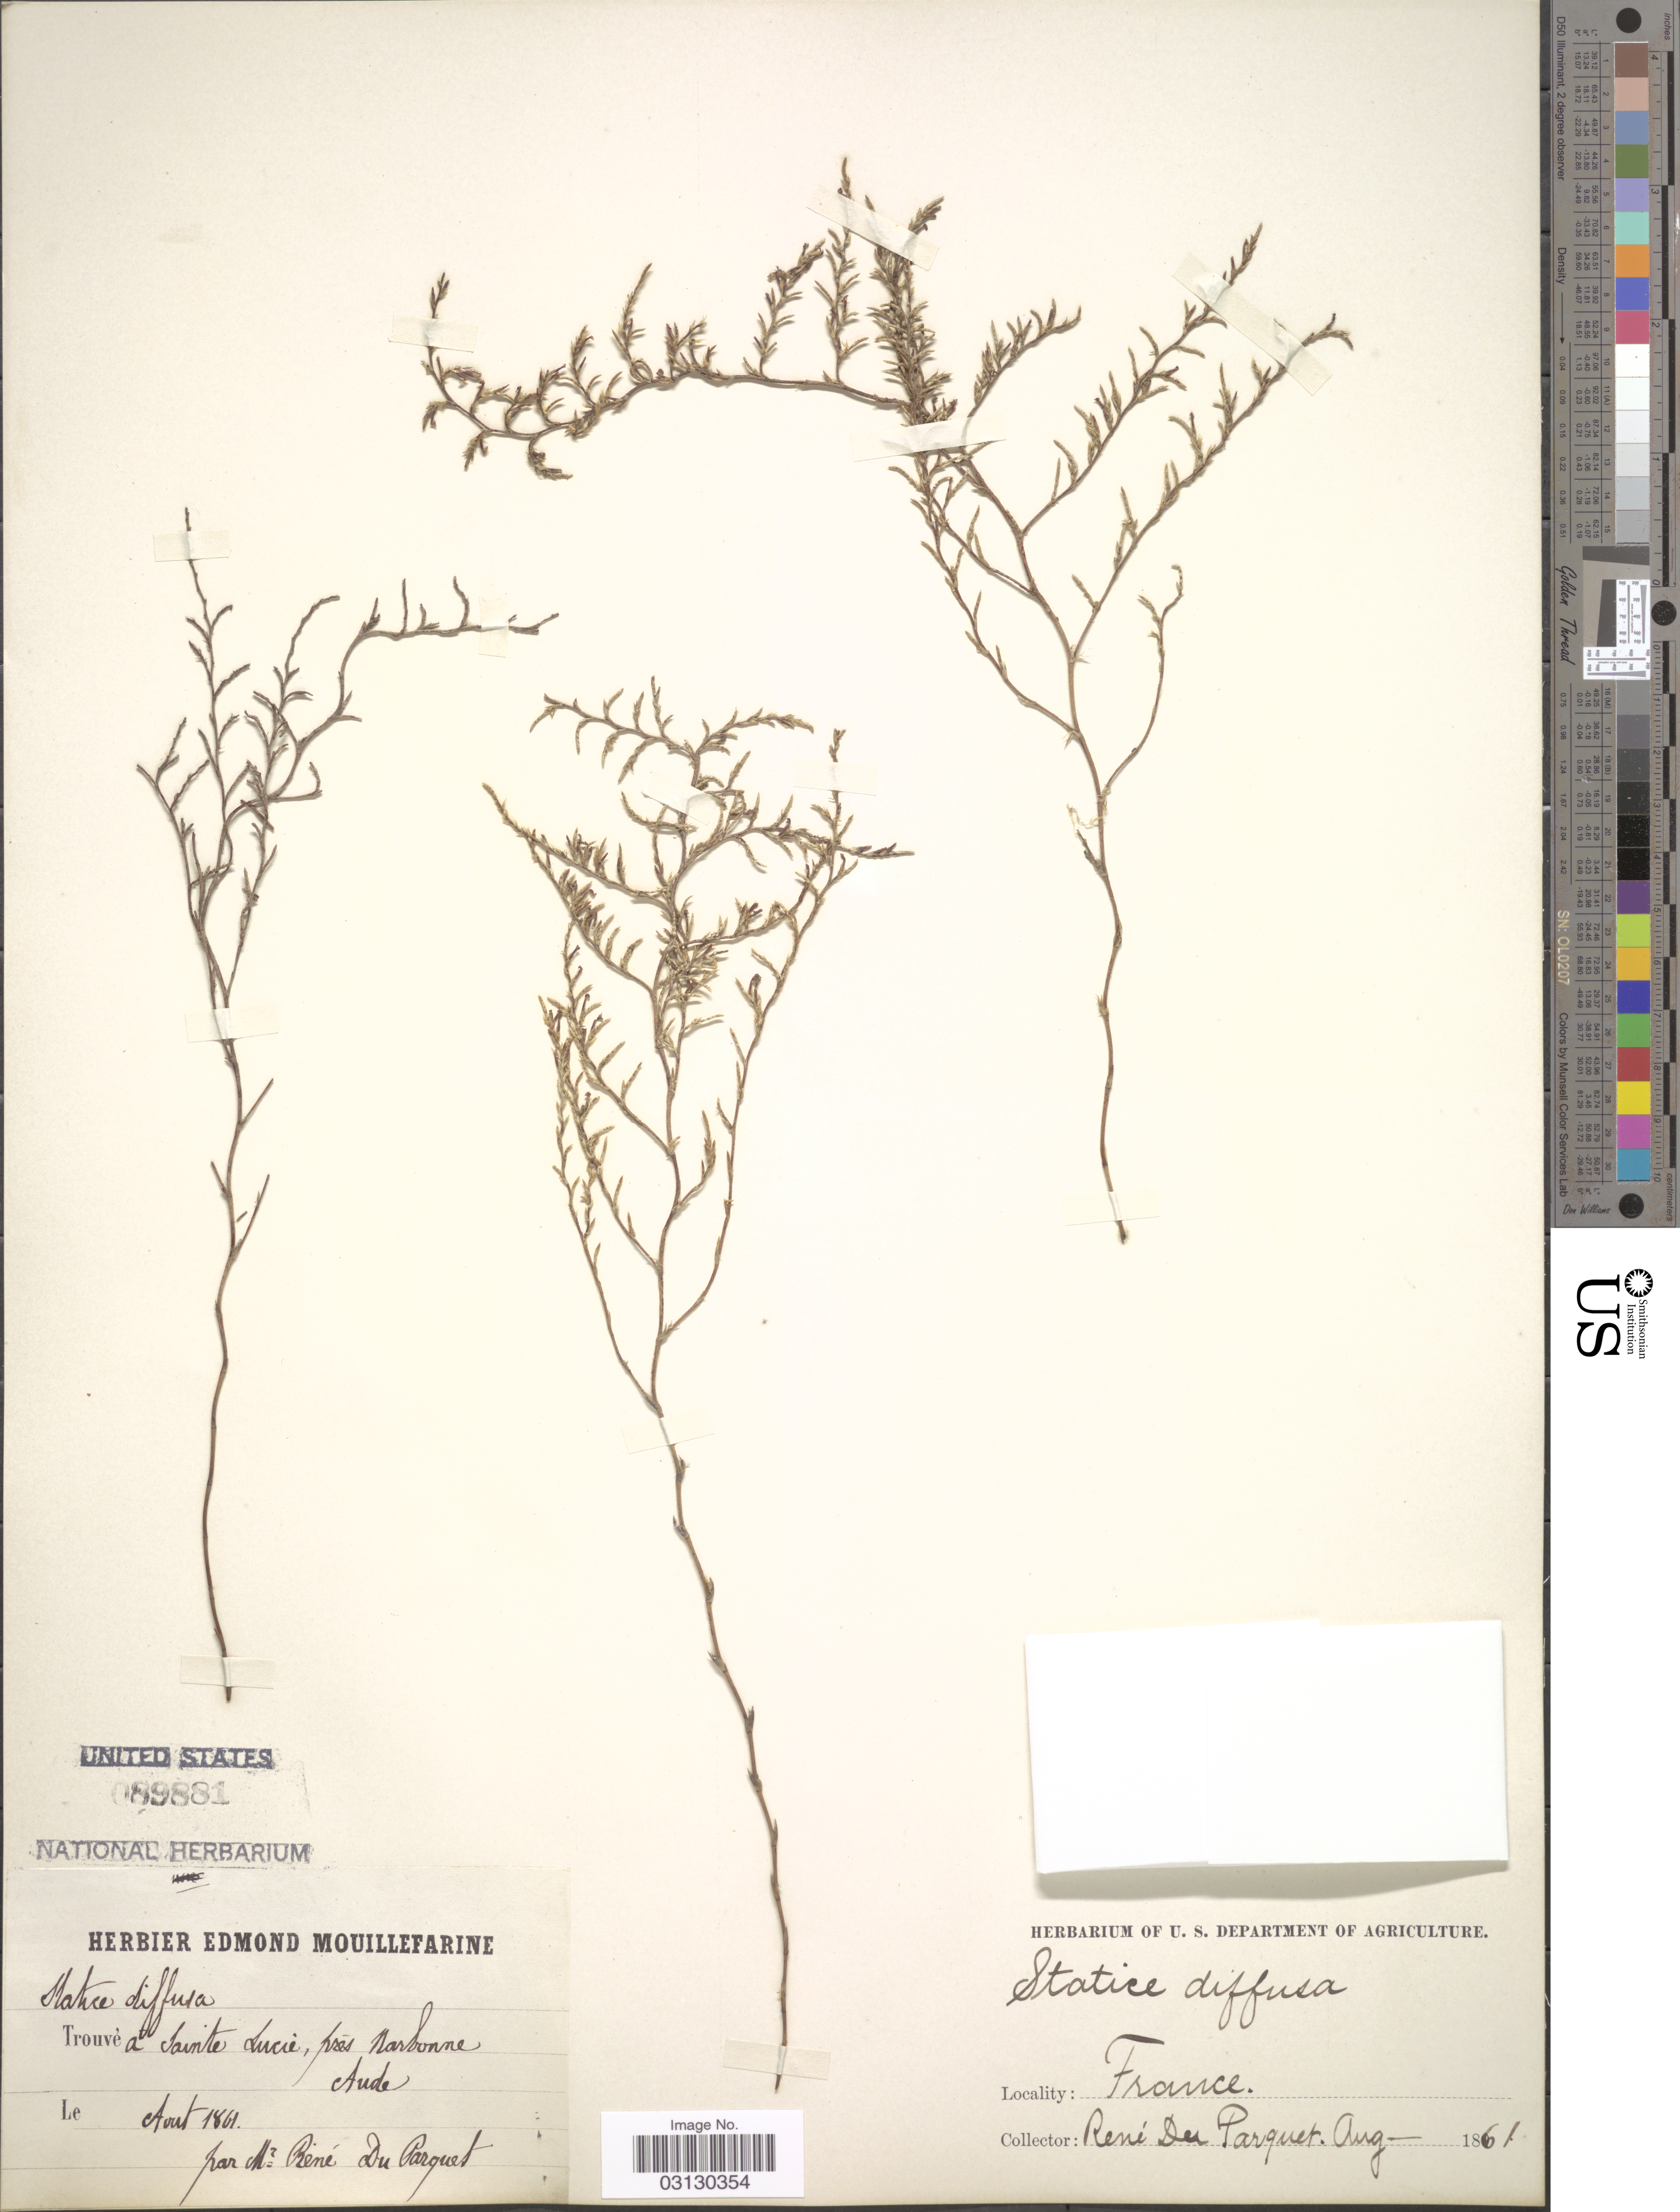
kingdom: Plantae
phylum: Tracheophyta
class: Magnoliopsida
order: Caryophyllales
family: Plumbaginaceae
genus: Myriolimon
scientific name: Myriolimon diffusum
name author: (Pourr.) Lledó et al.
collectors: R. Parquet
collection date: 1861-08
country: France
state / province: Occitanie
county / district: Aude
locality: Trouvé a Sainte Lucie, près Narbonne, Aude.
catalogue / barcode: US 89881